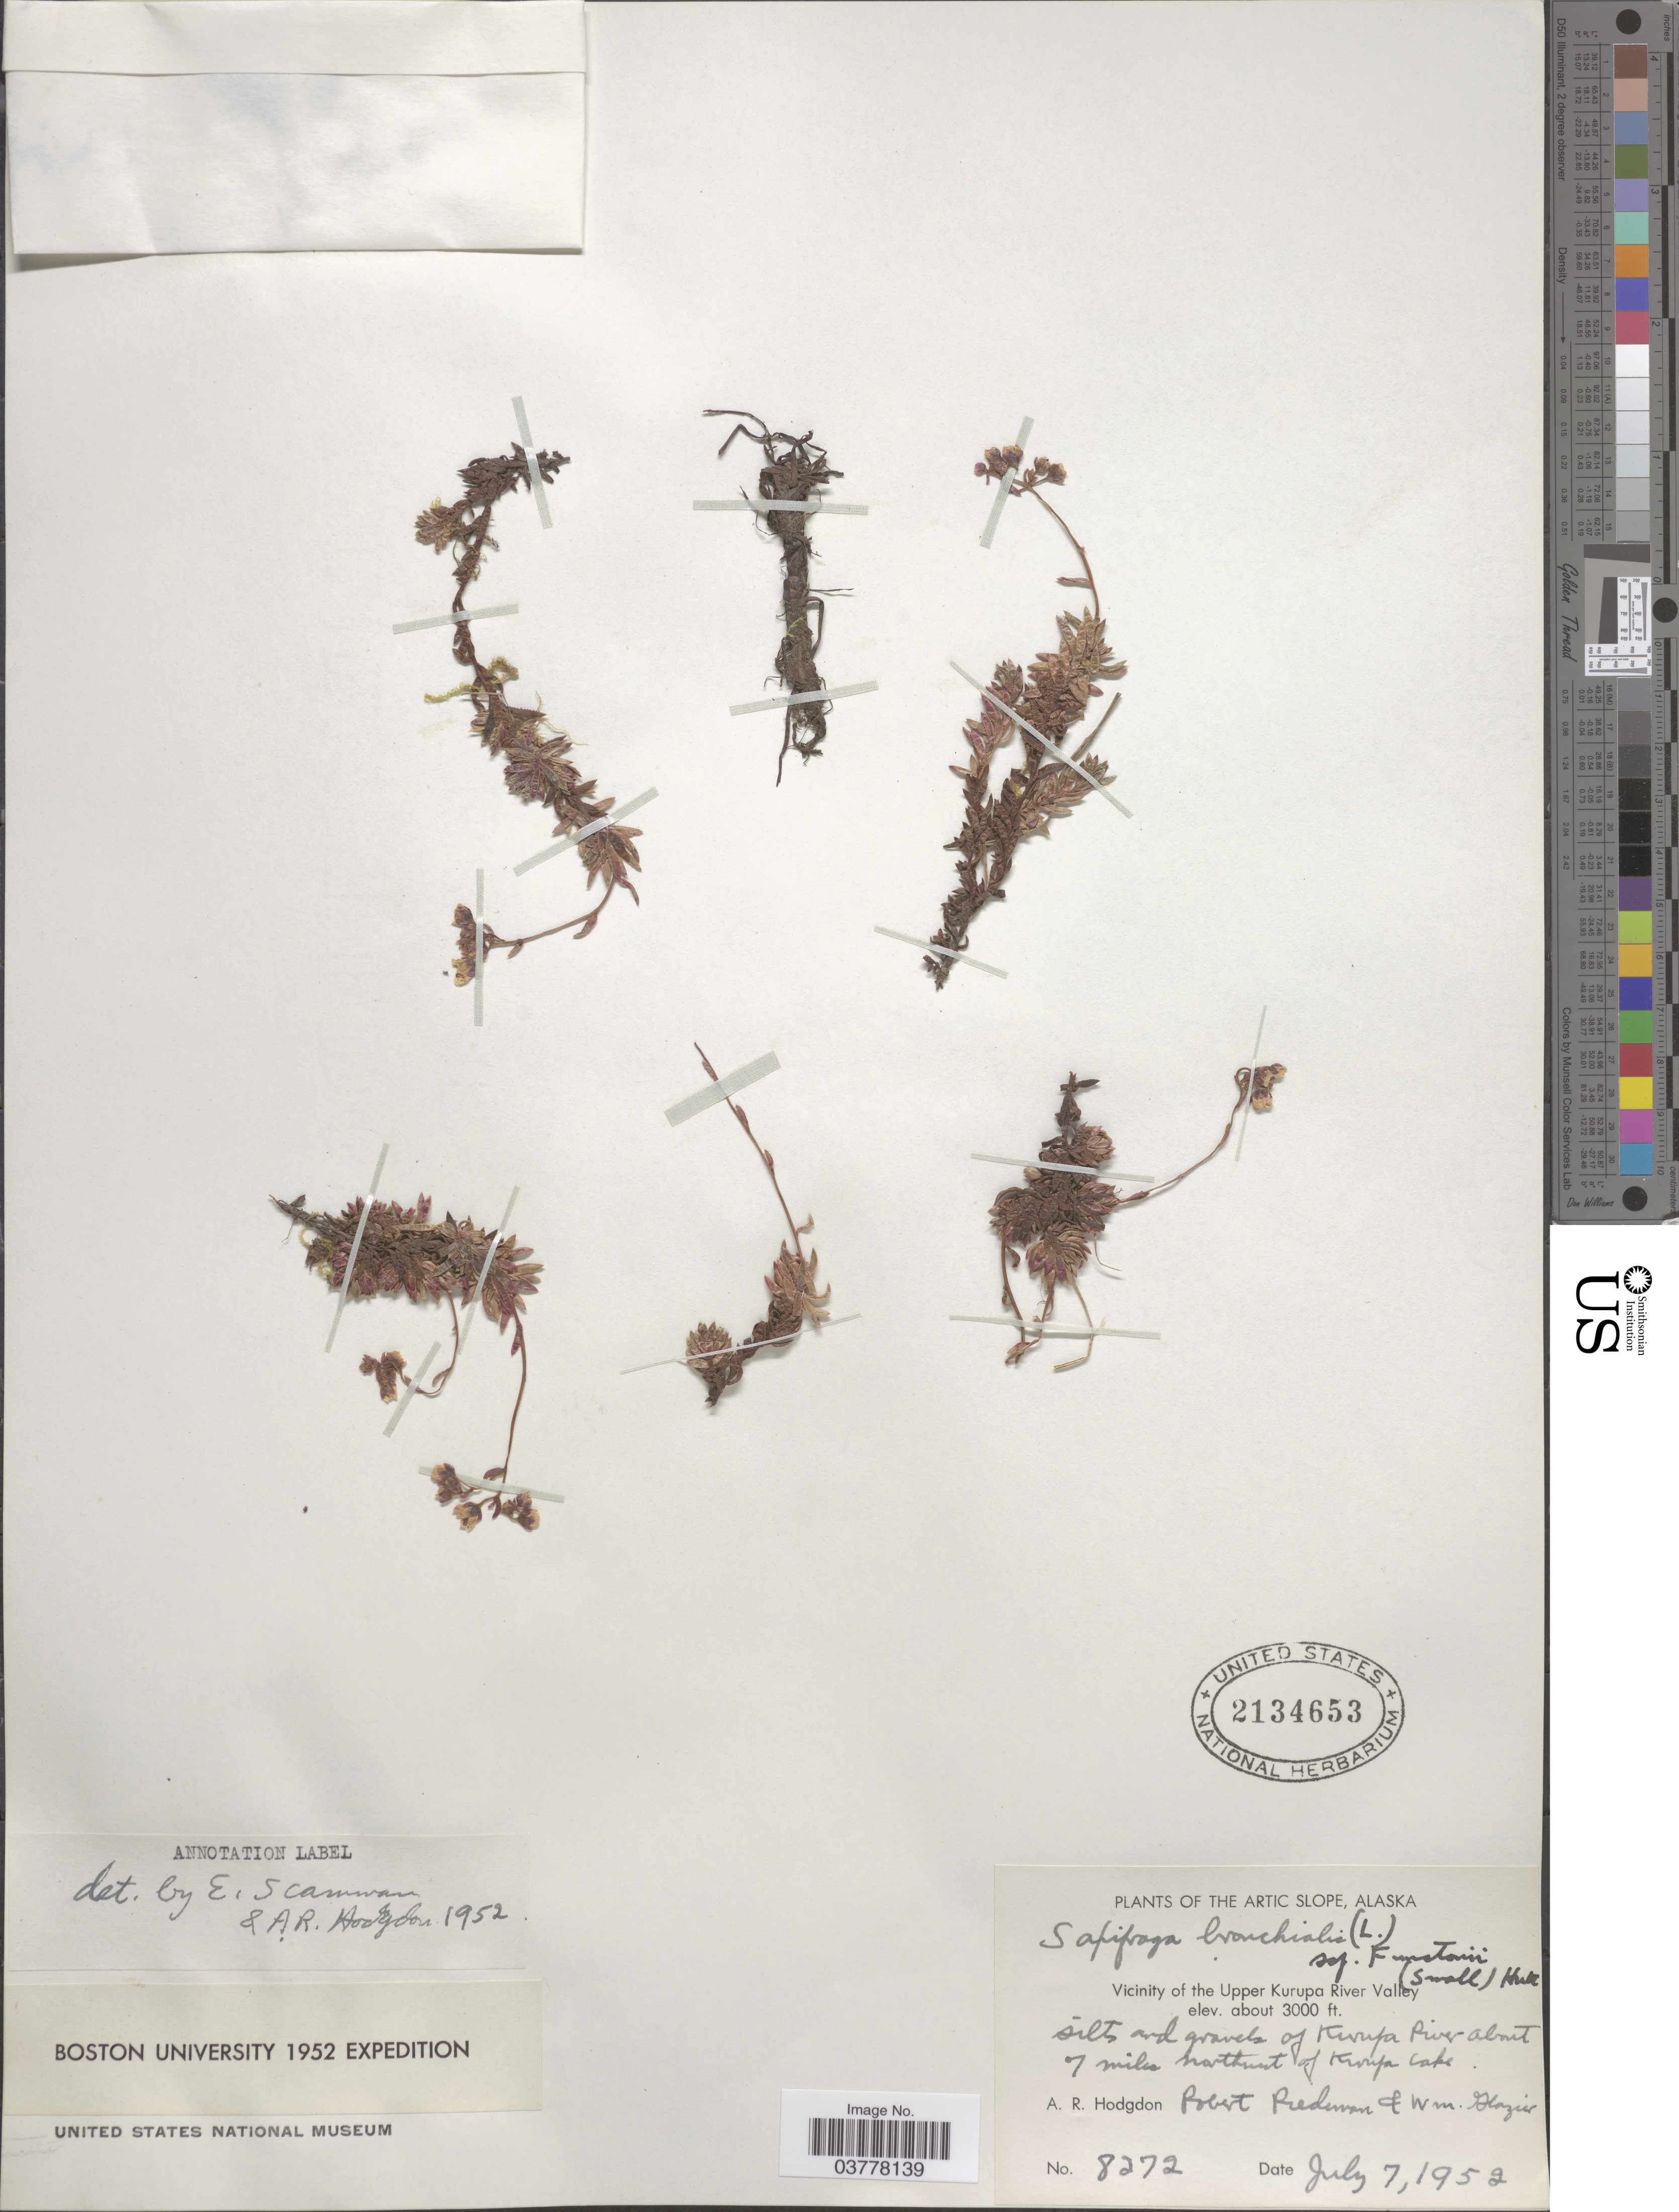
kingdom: Plantae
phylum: Tracheophyta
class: Magnoliopsida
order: Saxifragales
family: Saxifragaceae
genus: Saxifraga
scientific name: Saxifraga bronchialis subsp. funstonii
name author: (Small) Hultén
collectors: A. R. Hodgdon, R. Piedeman & W. Glazier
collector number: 8272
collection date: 1952-07-07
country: United States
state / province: Alaska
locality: The Arctic Slope. Vicinity of the Upper Kurupa River Valley. Silts and gravels of Kurupa River about 7 miles northwest of Kurupa Lake.*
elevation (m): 914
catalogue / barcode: US 2134653